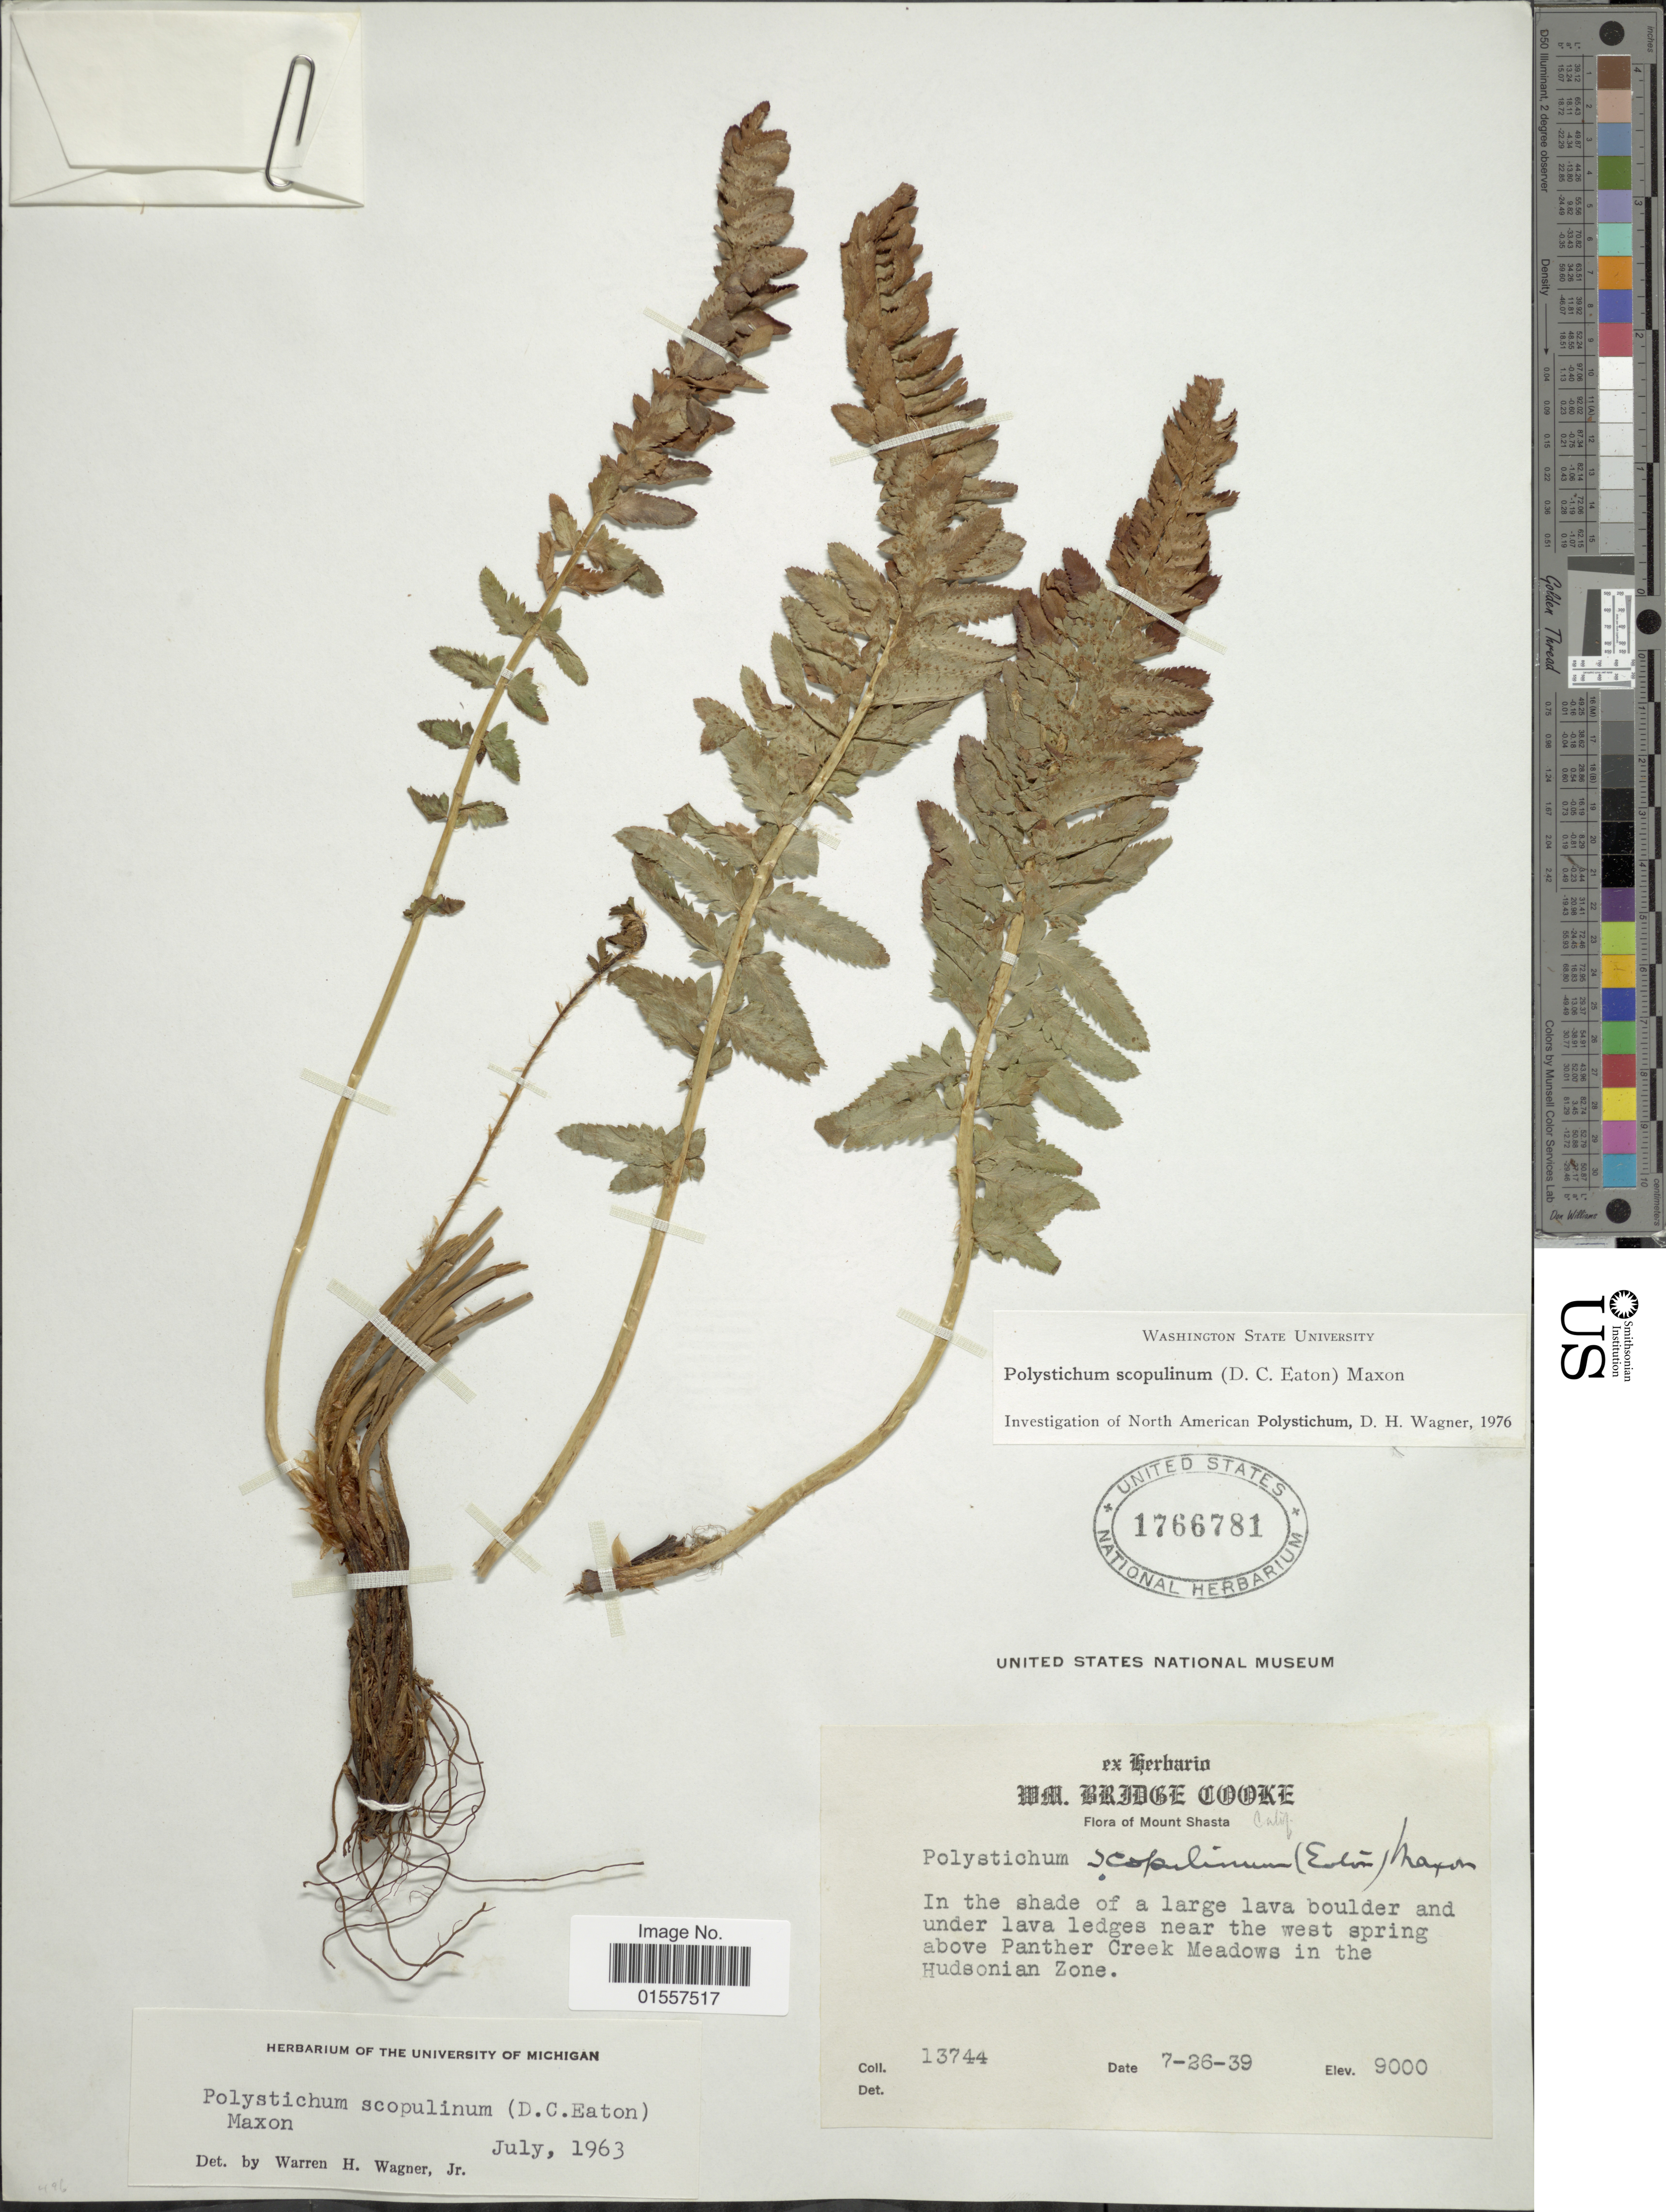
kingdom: Plantae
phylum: Tracheophyta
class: Polypodiopsida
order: Polypodiales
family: Dryopteridaceae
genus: Polystichum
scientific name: Polystichum scopulinum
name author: (D.C. Eaton) Maxon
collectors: ex herb. WM. Bridge Cooke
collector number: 13744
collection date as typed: Transcribed d/m/y: 26/7/39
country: United States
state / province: California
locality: Mount Shasta, near the wet spring above Panther Creek Meadows in the Hudsonian Zone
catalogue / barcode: US 1766781